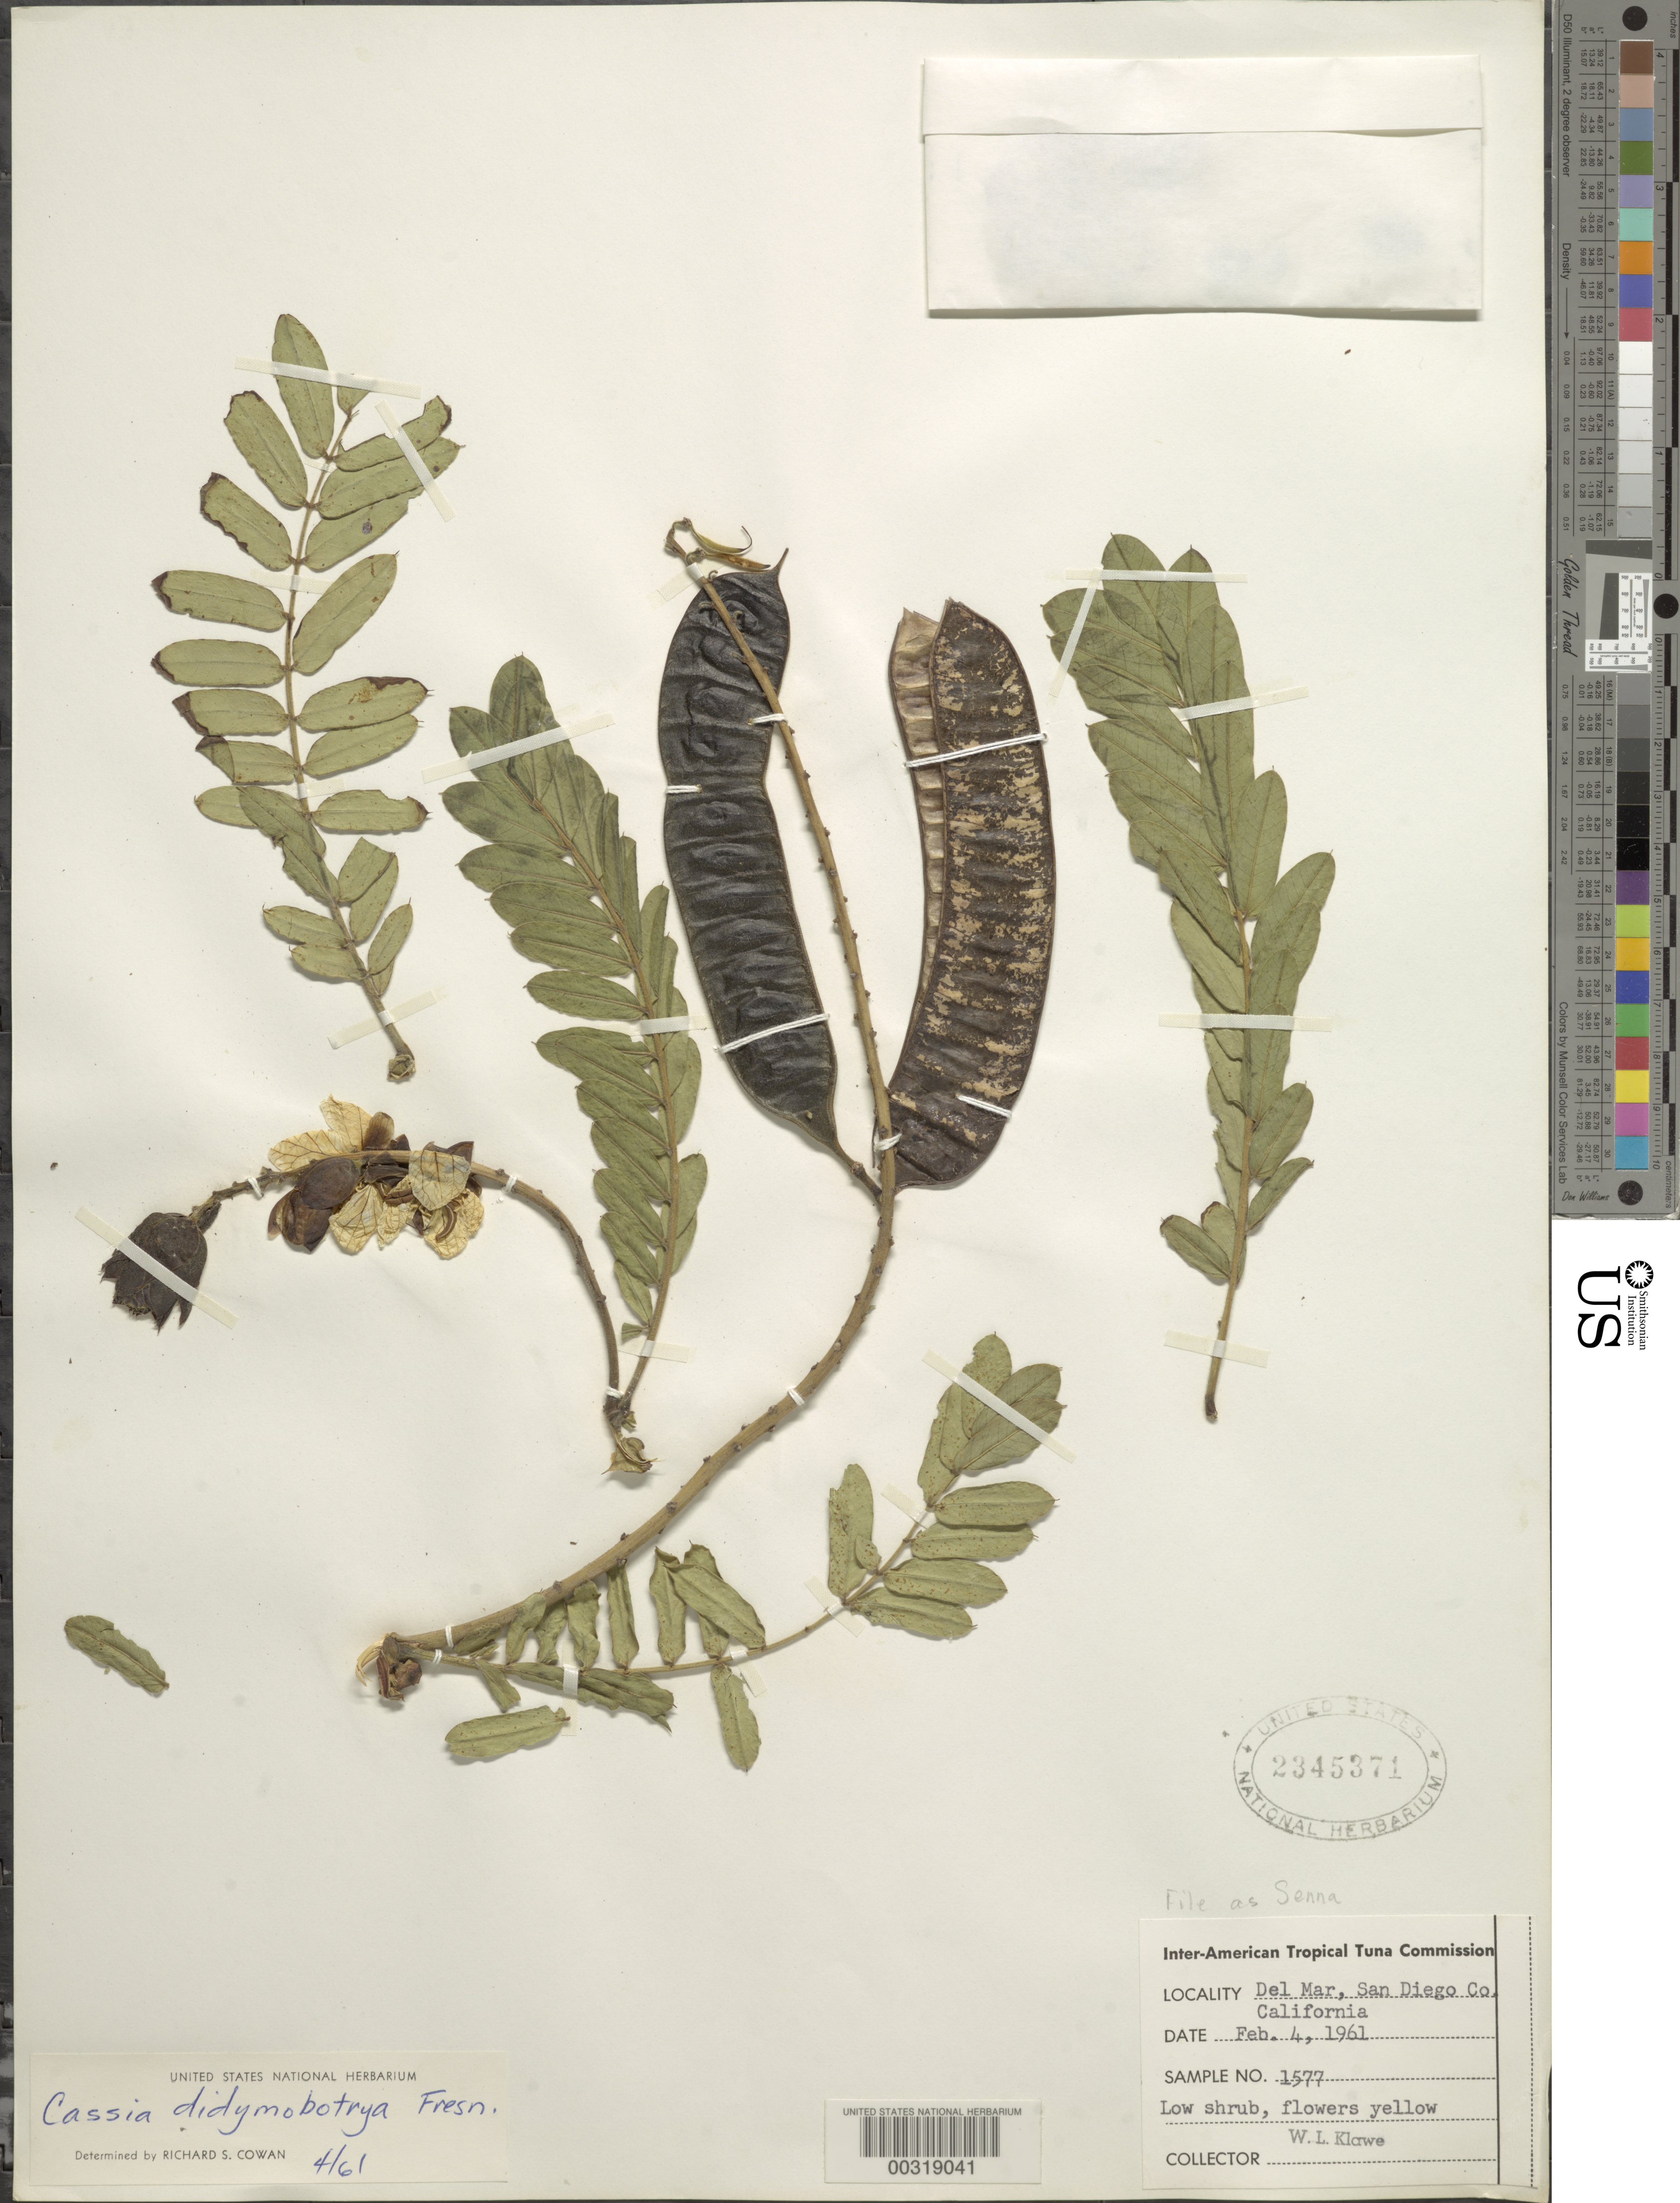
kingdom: Plantae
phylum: Tracheophyta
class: Magnoliopsida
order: Fabales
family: Fabaceae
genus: Senna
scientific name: Senna didymobotrya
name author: (Fresen.) H.S. Irwin & Barneby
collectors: J. N. Rose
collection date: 1969-09-27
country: United States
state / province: Florida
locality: Coconut Grove, former home of David Fairchild, the Kampong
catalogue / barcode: US 2345371